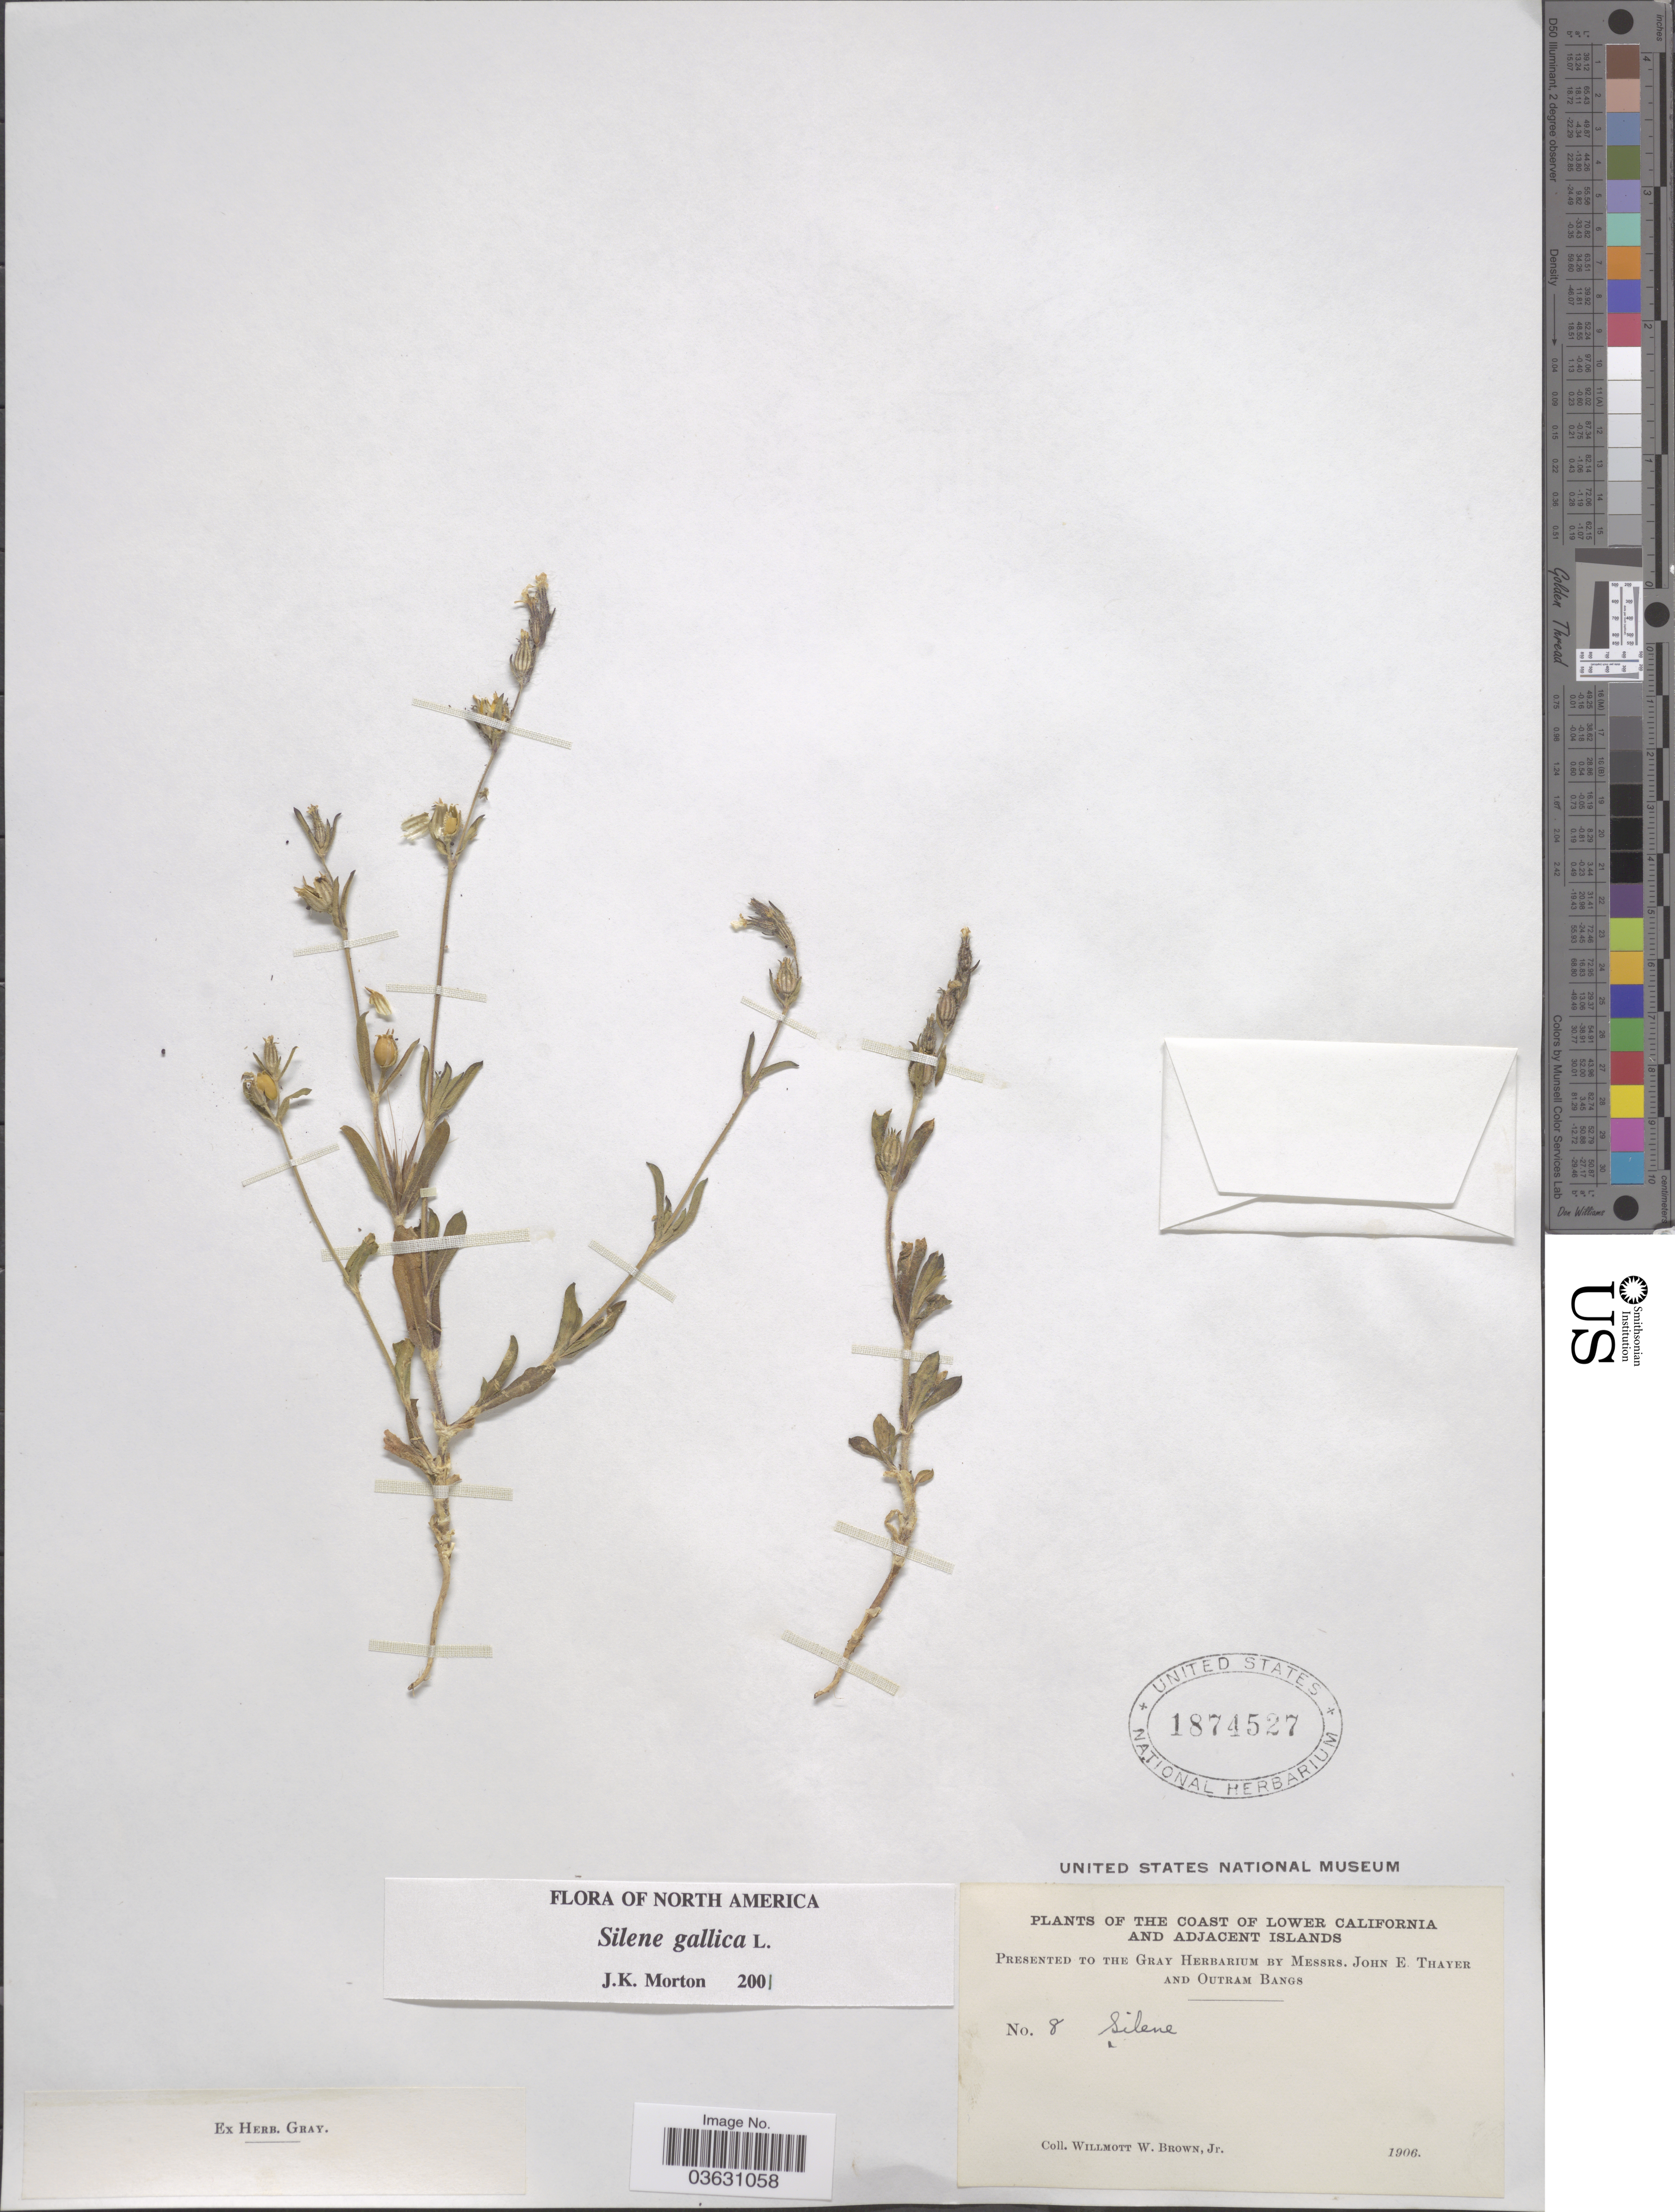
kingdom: Plantae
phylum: Tracheophyta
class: Magnoliopsida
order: Caryophyllales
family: Caryophyllaceae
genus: Silene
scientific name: Silene gallica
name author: L.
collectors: W. W. Brown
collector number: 8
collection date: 1906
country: Mexico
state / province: Baja California Norte / Baja California Sur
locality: The Coast of Lower California and adjacent Islands.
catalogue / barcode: US 1874527